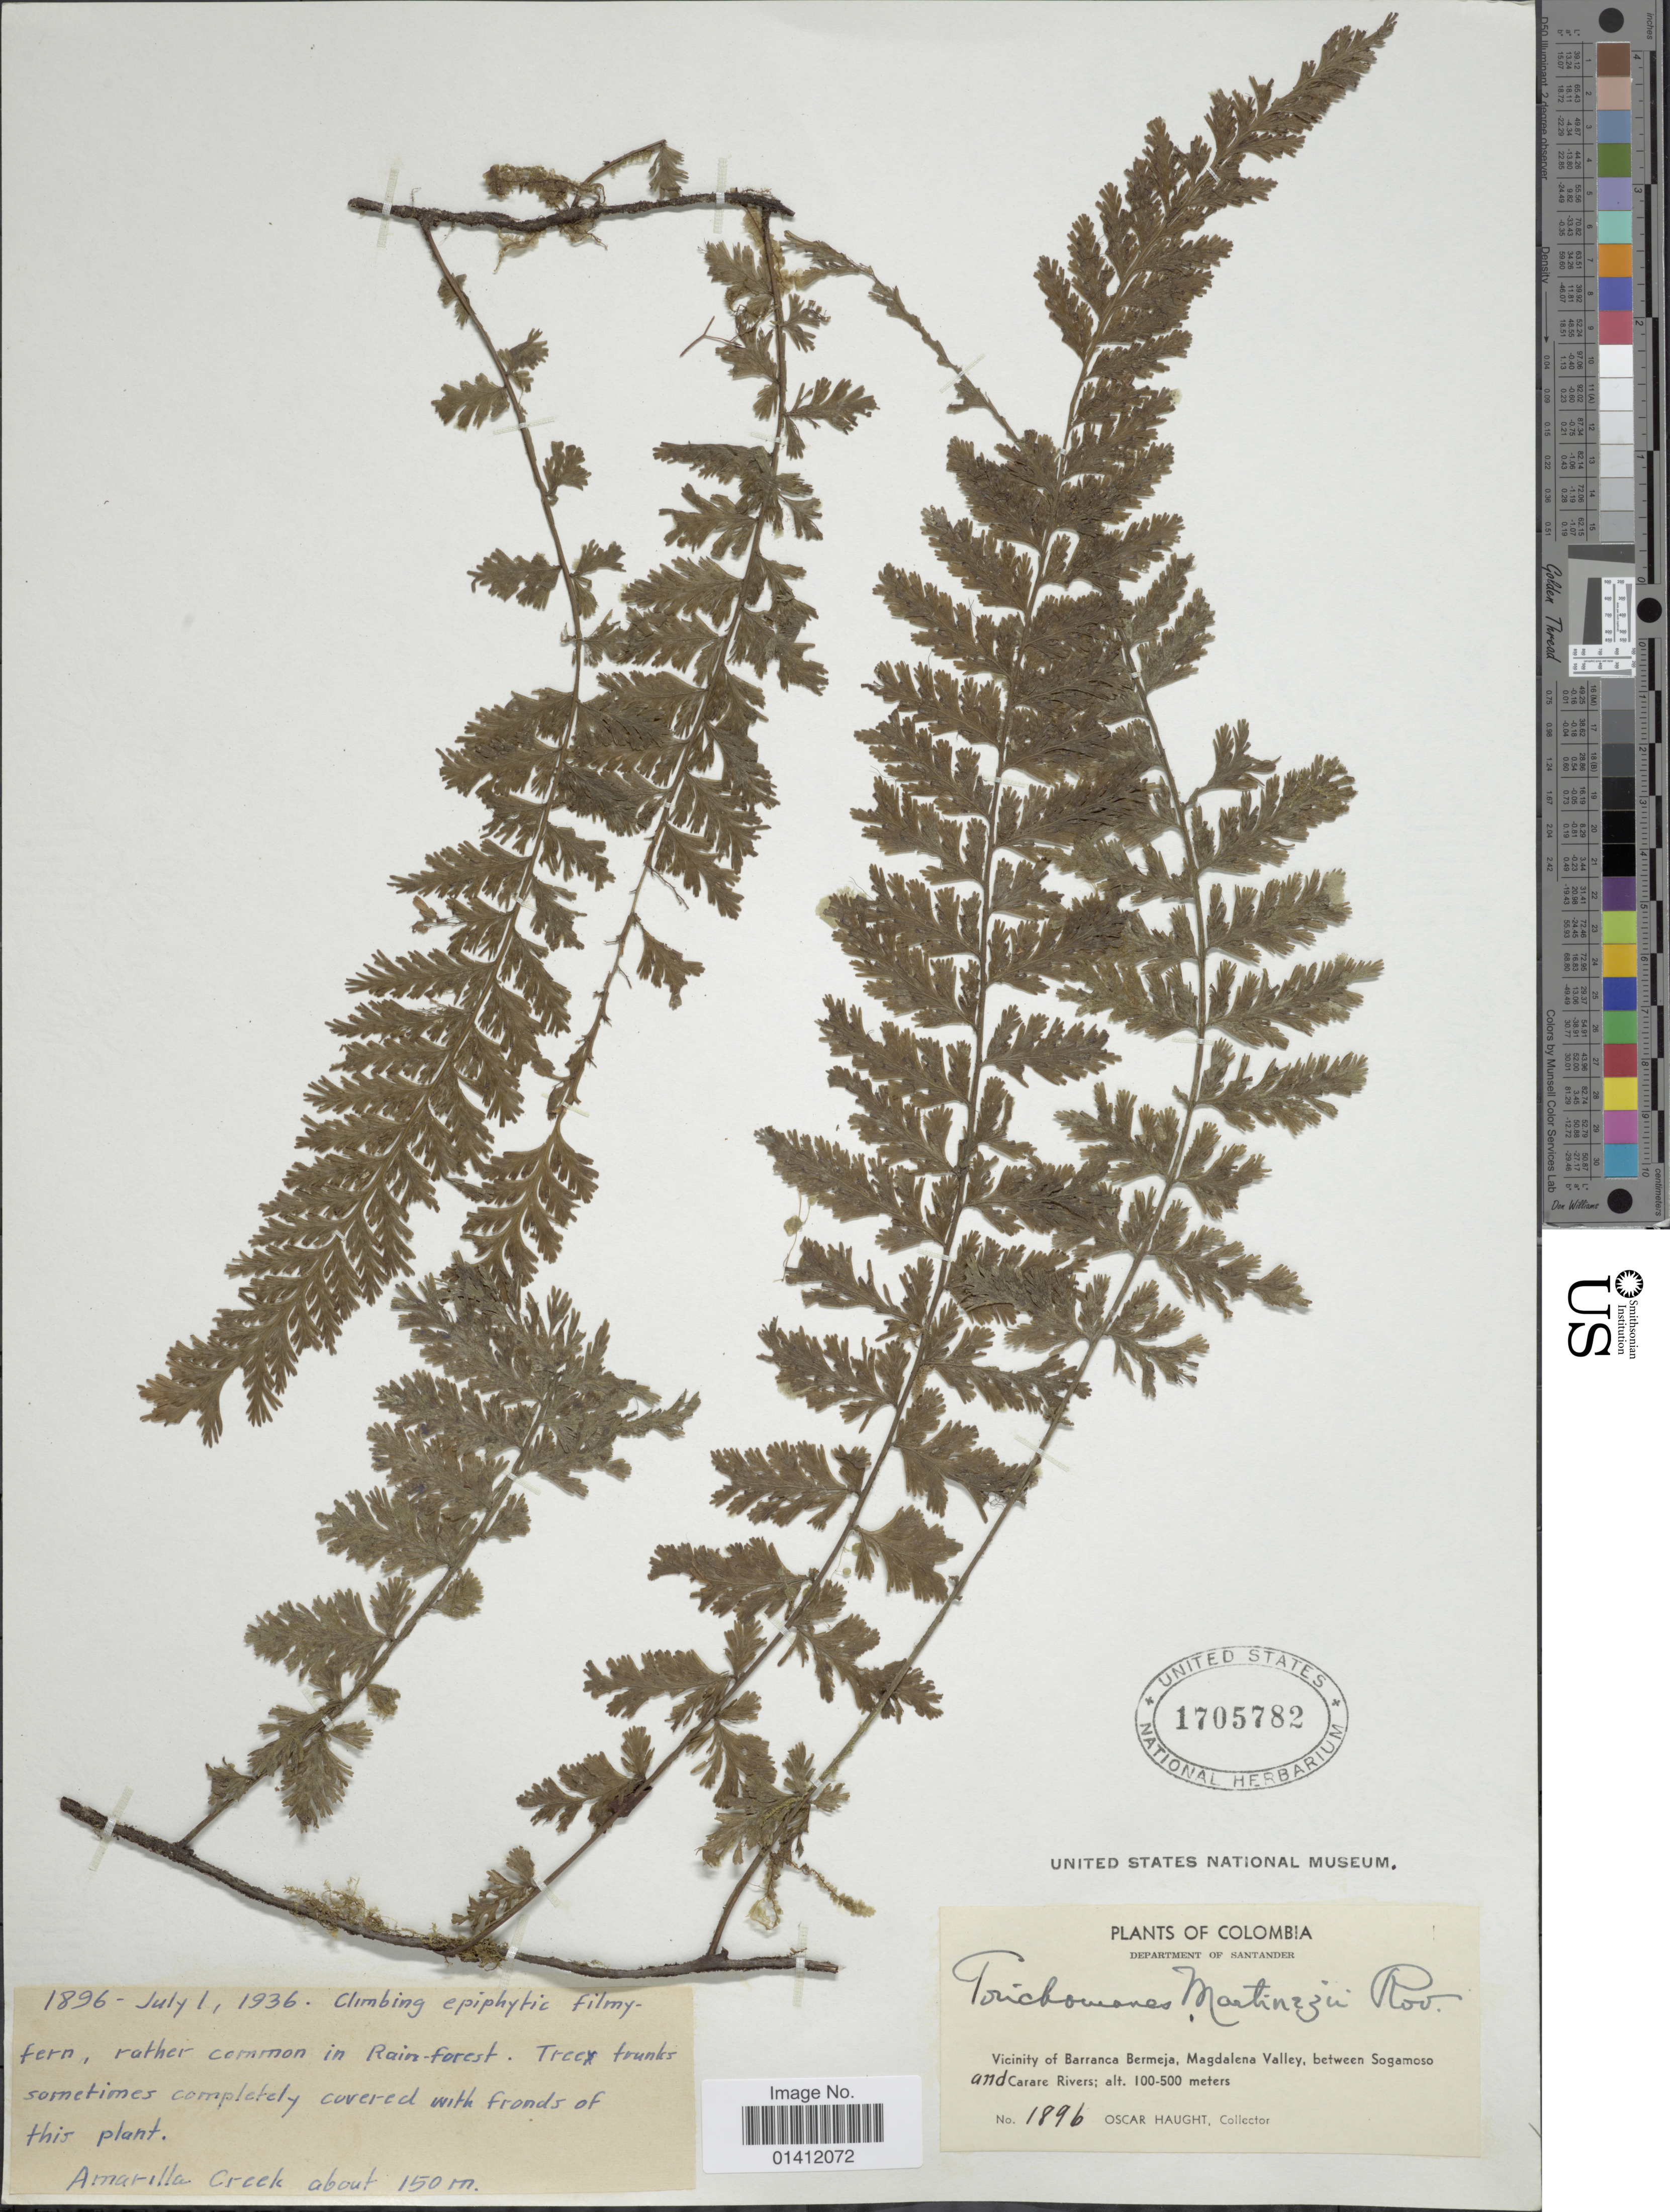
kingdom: Plantae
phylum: Tracheophyta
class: Polypodiopsida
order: Hymenophyllales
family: Hymenophyllaceae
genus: Vandenboschia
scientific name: Vandenboschia collariata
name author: (Bosch) Ebihara & K. Iwats.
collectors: O. L. Haught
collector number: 1896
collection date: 1936-07-01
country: Colombia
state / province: Santander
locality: Vicinity of Barranca Bermeja, Magdalena Valley, between Sogamoso and Carare Rivers. Department of Santander. Amarilla Creek.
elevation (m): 100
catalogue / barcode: US 1705782